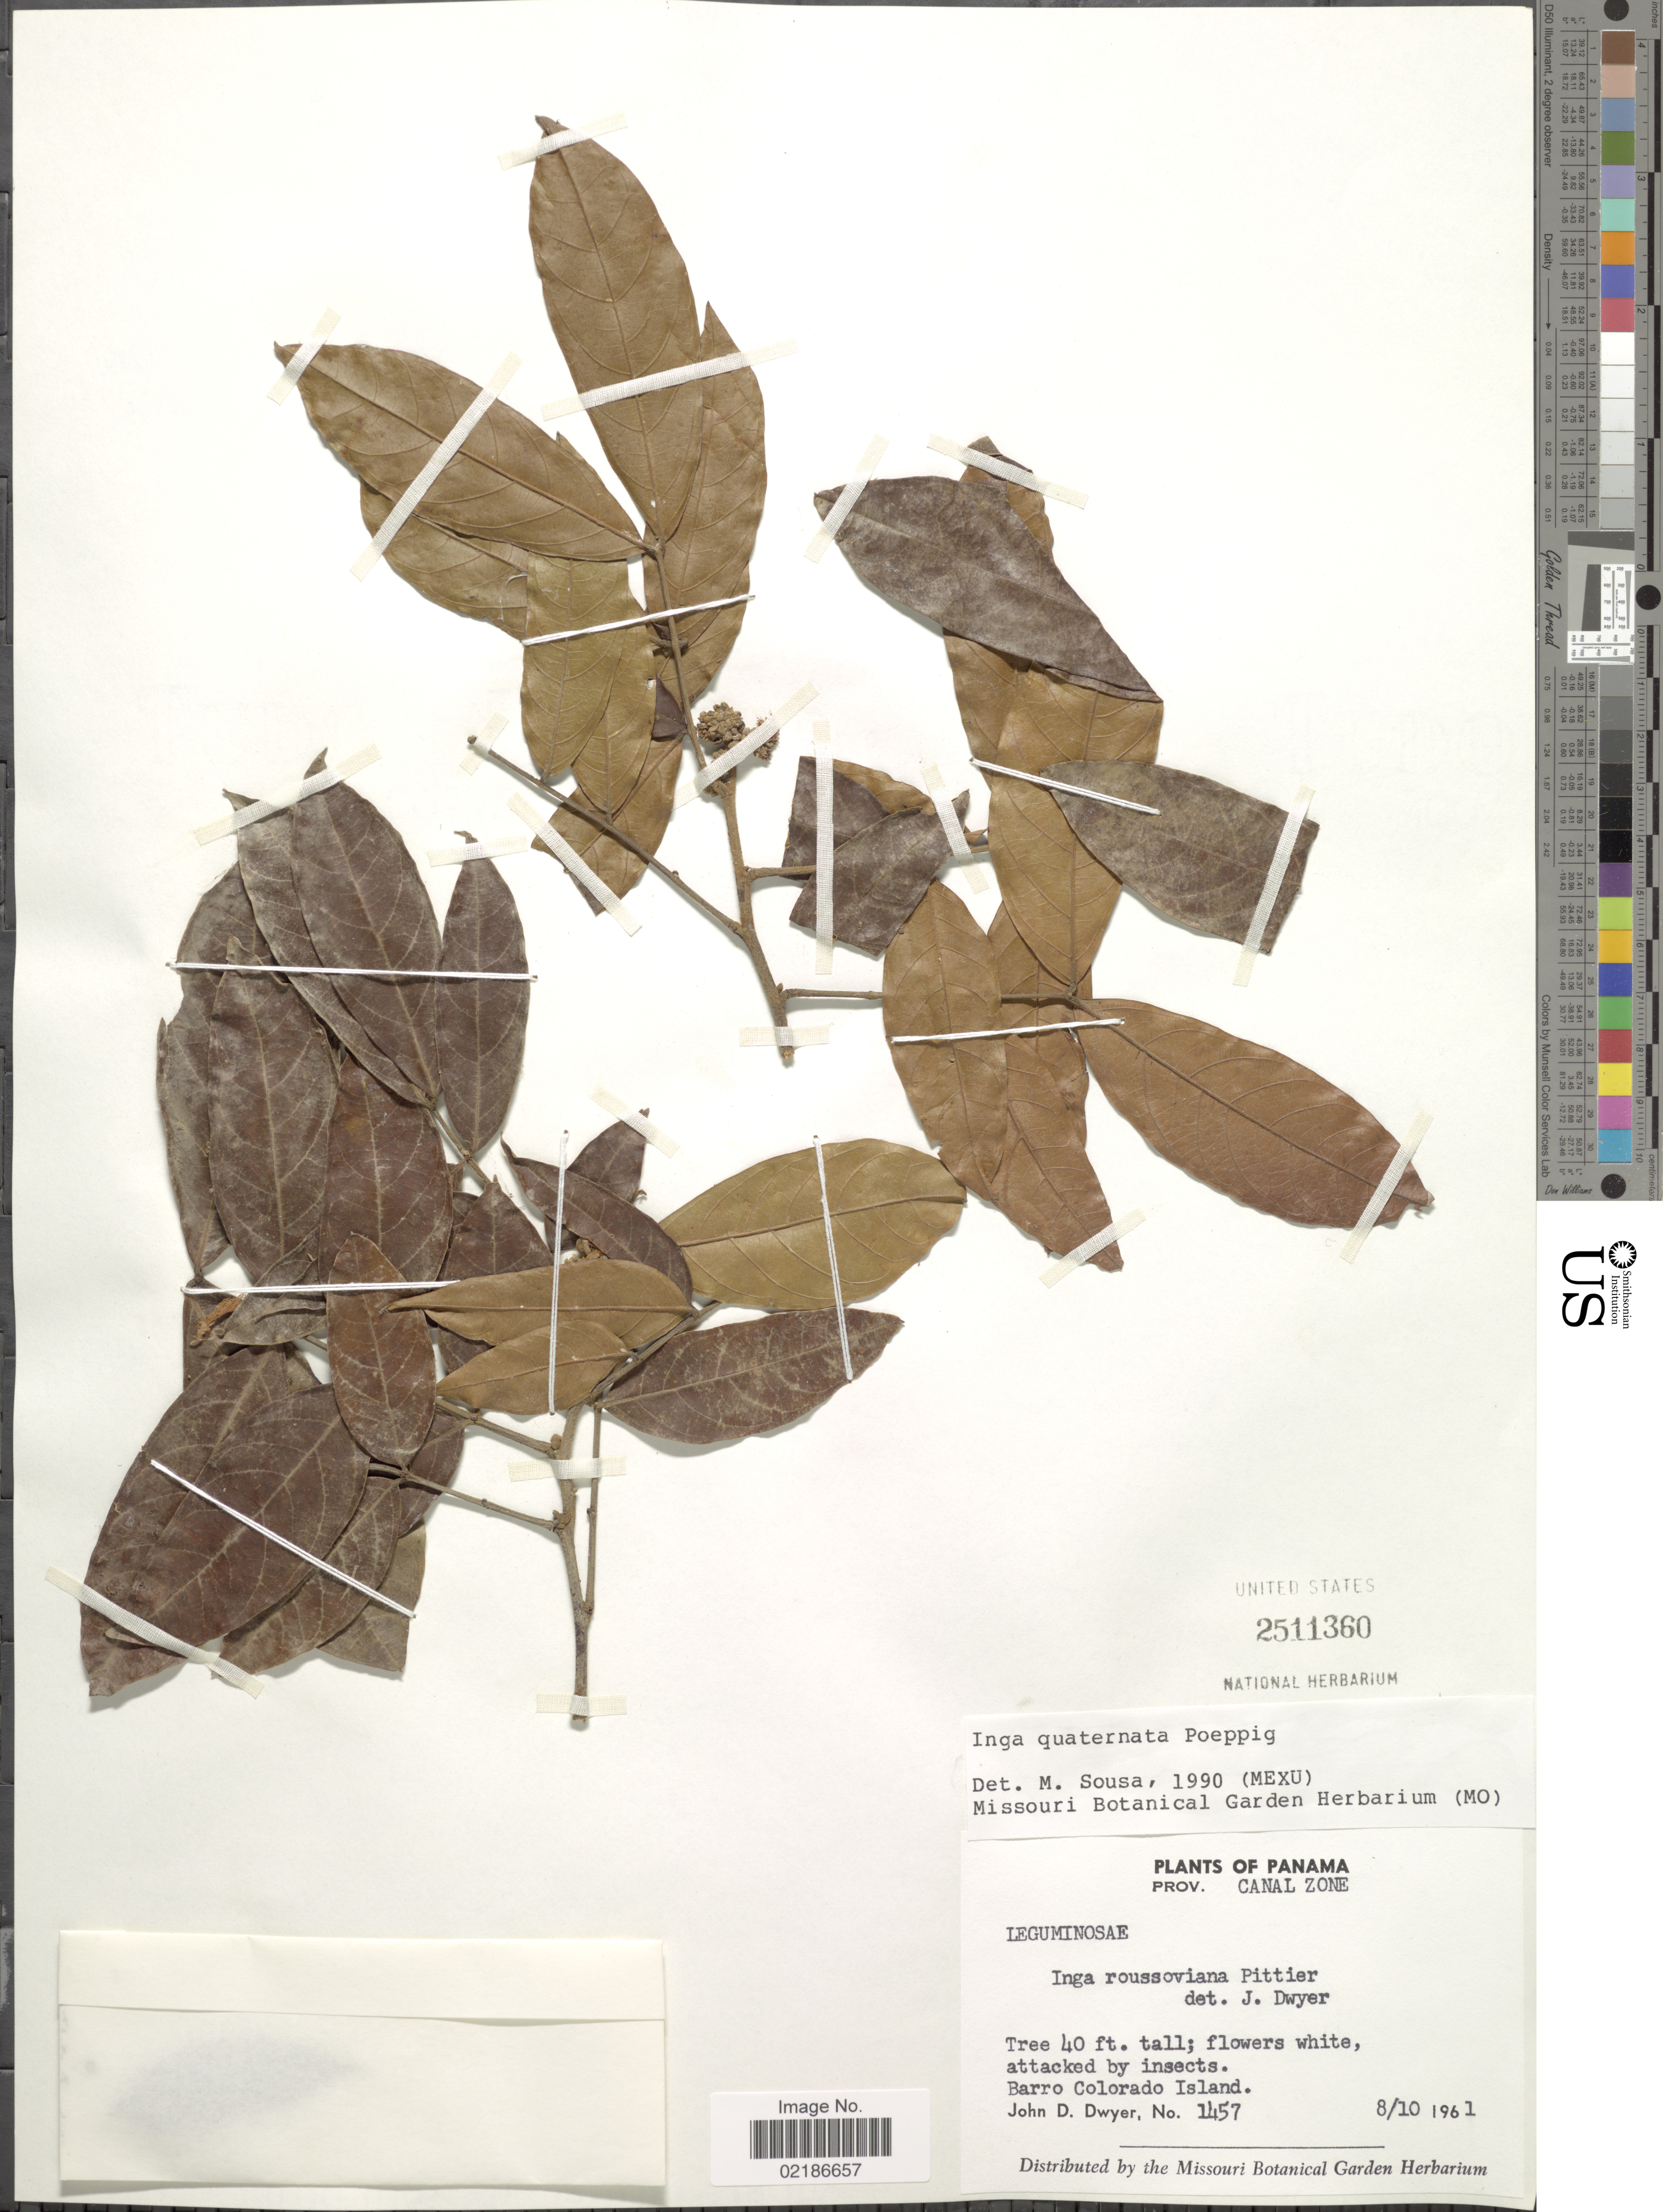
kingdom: Plantae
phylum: Tracheophyta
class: Magnoliopsida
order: Fabales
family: Fabaceae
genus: Inga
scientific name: Inga quaternata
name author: Poepp. & Endl.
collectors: J. D. Dwyer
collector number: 1457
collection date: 1961-10-08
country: Panama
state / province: Panamá Oeste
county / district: Canal Zone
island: Barro Colorado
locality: Barro Colorado Island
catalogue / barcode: US 2511360